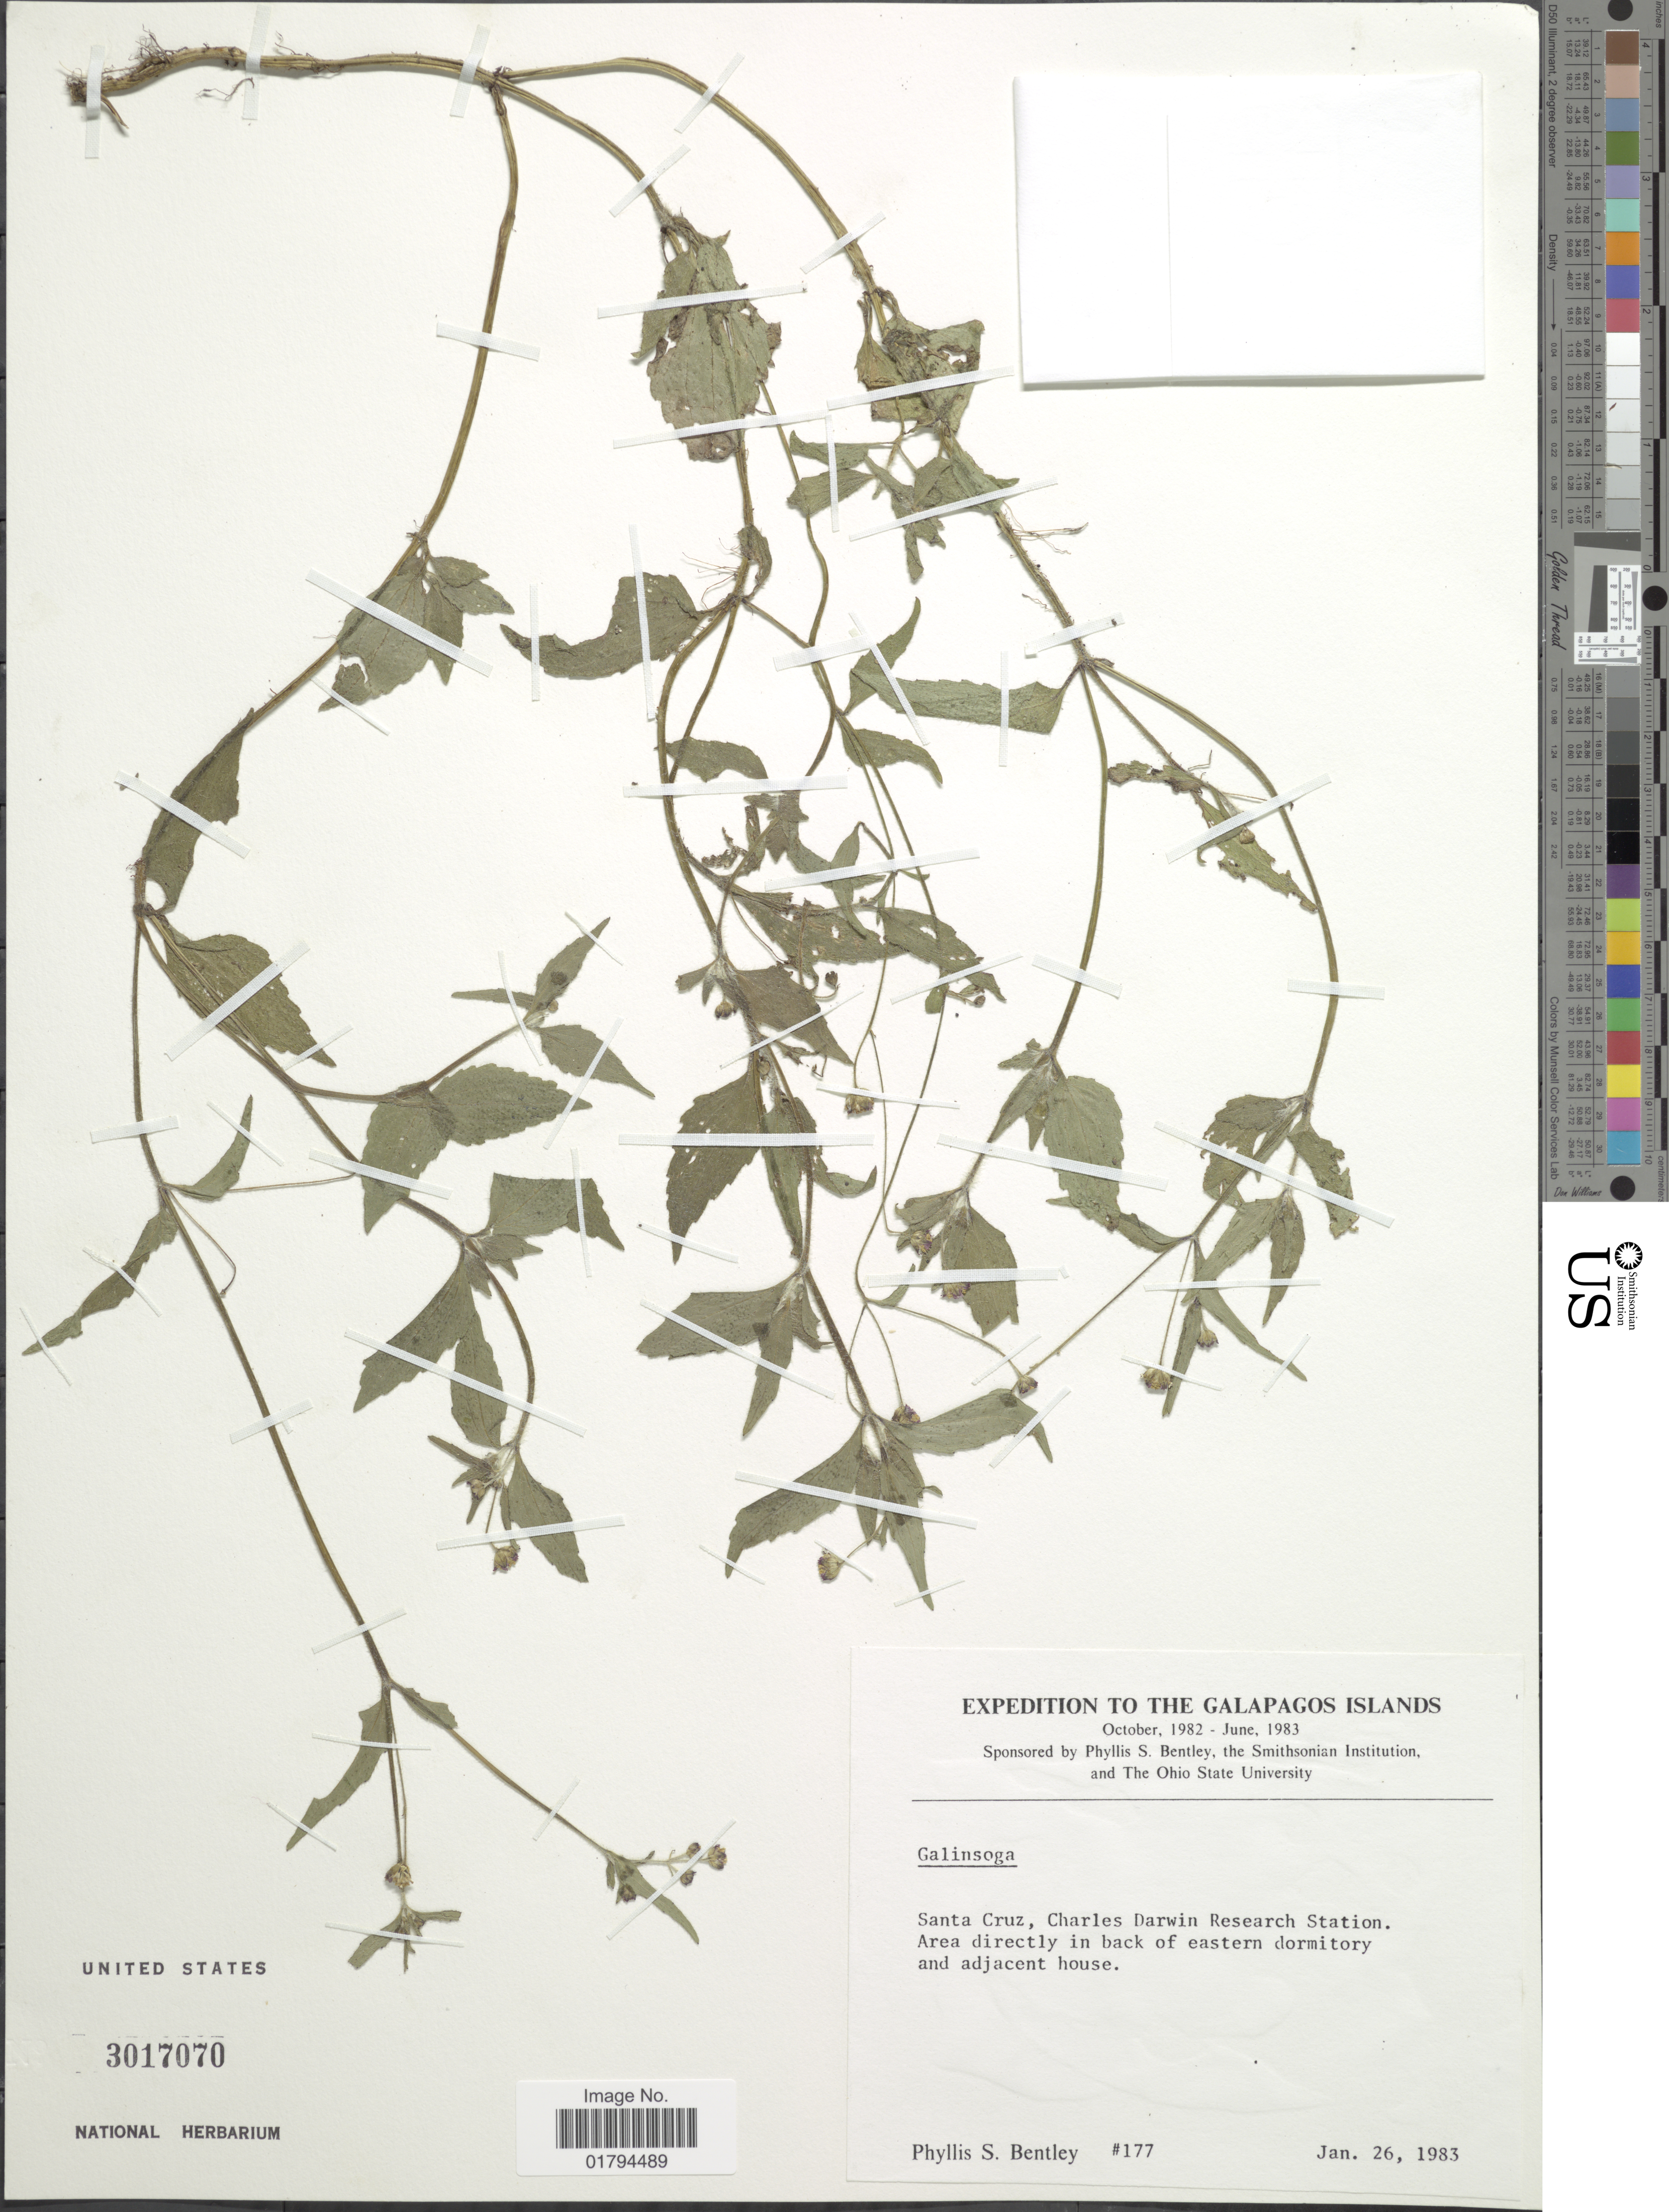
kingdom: Plantae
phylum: Tracheophyta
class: Magnoliopsida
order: Asterales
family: Asteraceae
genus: Galinsoga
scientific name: Galinsoga quadriradiata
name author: Ruiz & Pav.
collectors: P. S. Bentley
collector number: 177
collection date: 1983-01-26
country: Ecuador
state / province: Colón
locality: Santa Cruz, Charles Darwin Research Station, Area directly in back of eastern dormitory and adjacent house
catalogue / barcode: US 3017070